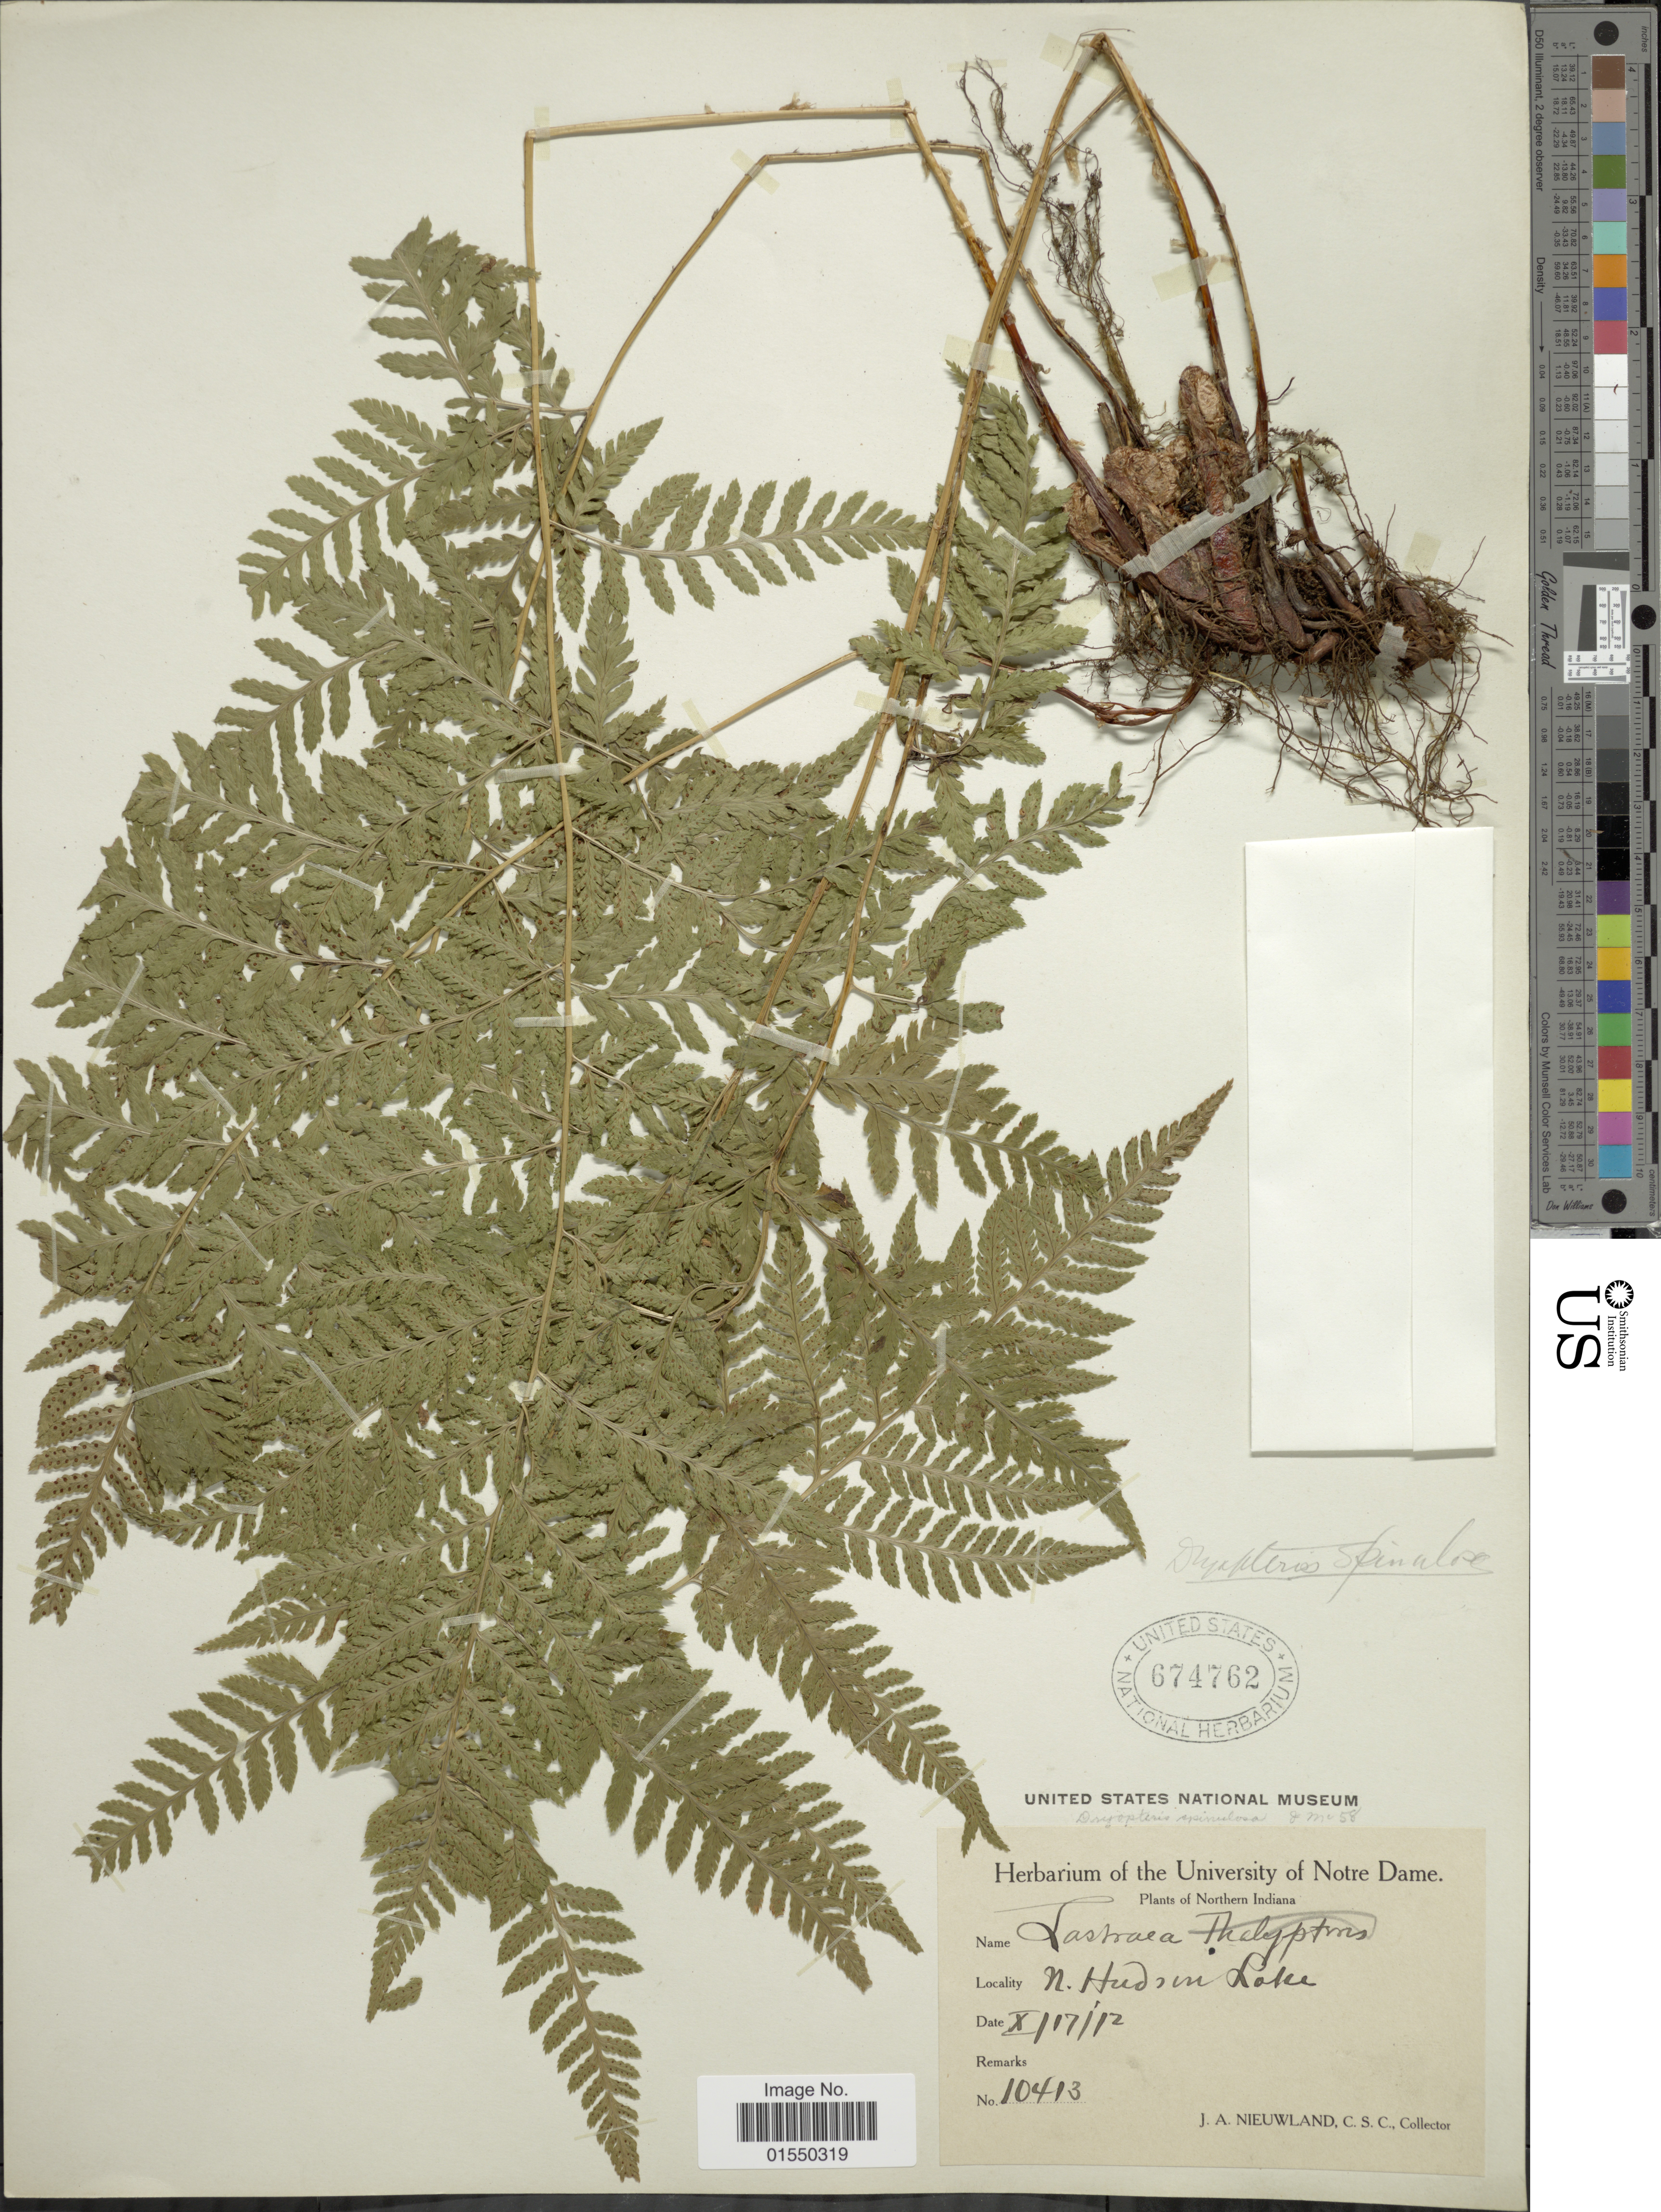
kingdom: Plantae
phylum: Tracheophyta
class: Polypodiopsida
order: Polypodiales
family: Dryopteridaceae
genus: Dryopteris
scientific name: Dryopteris carthusiana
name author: (Villars) H.P. Fuchs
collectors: J. A. Nieuwland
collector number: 10413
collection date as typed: Transcribed d/m/y: 17/10/12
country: United States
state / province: Indiana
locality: Northern Indiana, N. Hudson Lake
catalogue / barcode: US 674762